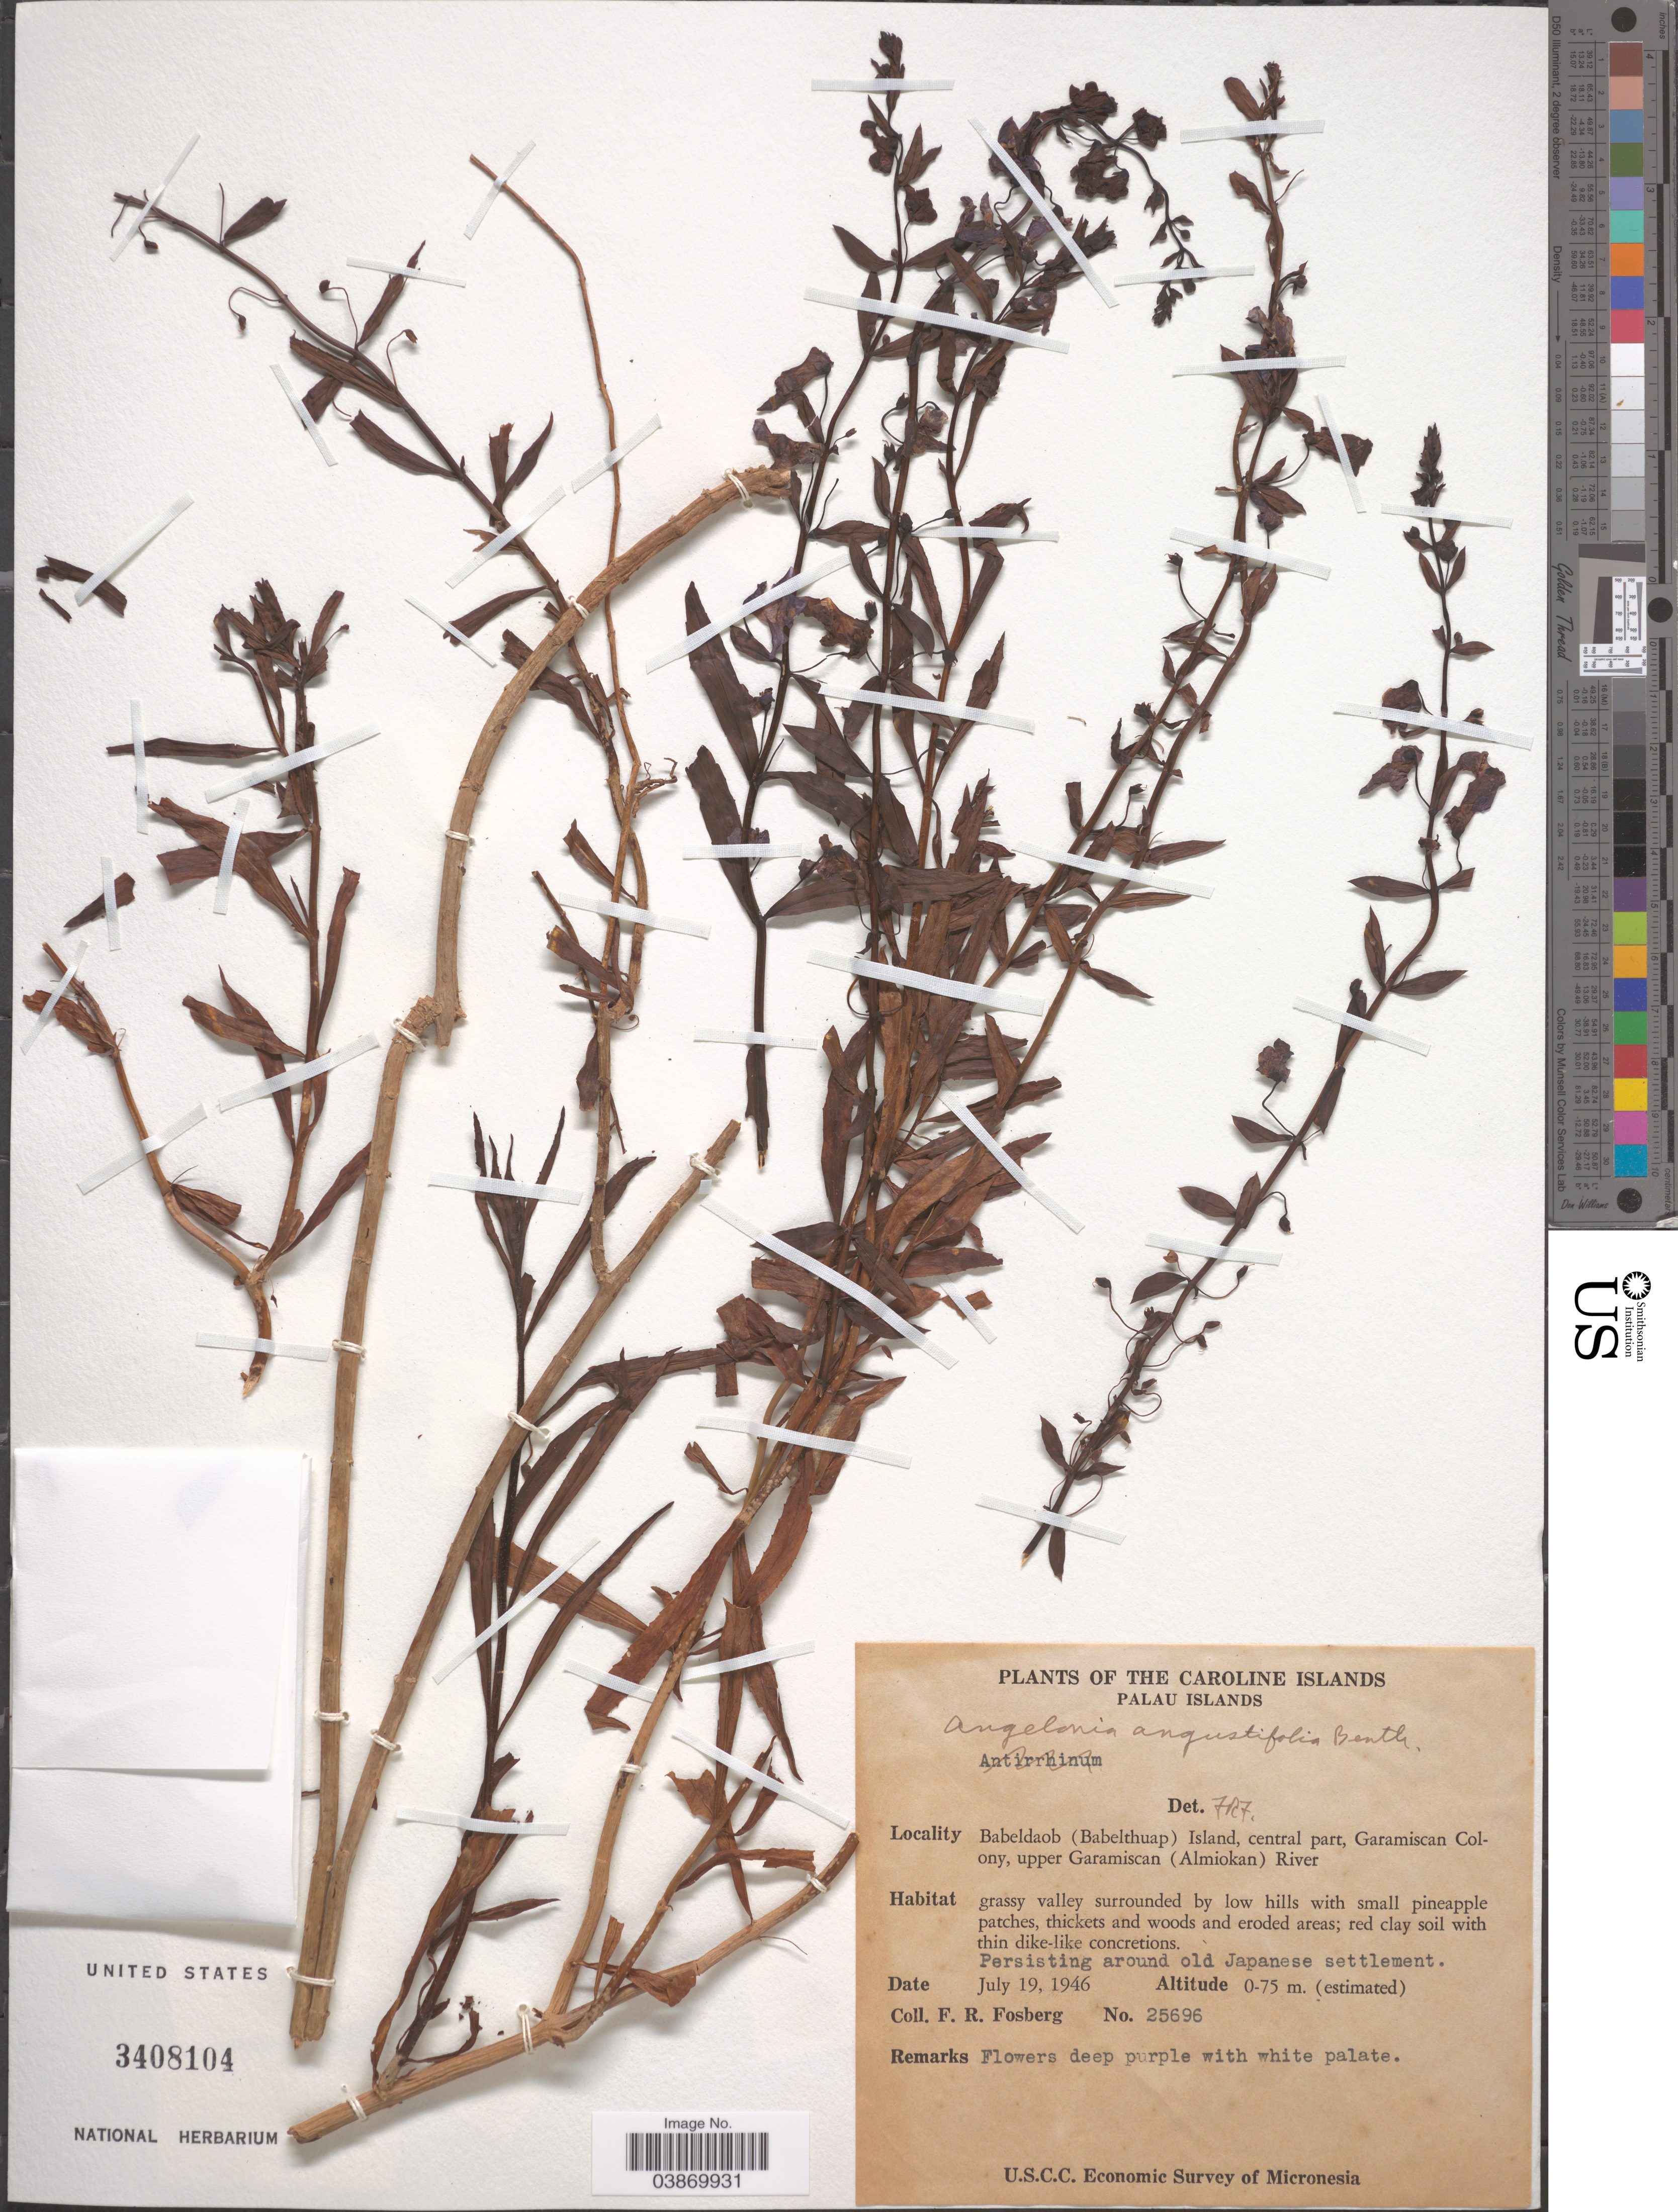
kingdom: Plantae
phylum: Tracheophyta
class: Magnoliopsida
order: Lamiales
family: Plantaginaceae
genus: Angelonia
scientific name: Angelonia angustifolia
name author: Benth.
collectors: F. R. Fosberg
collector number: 25696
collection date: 1946-07-19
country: Palau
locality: The Caroline Islands. Palau Islands. Babeldaob (Babelthuap) Island, central part, Garamiscan Colony, upper Garamiscan (Almiokan) River.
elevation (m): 0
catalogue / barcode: US 3408104